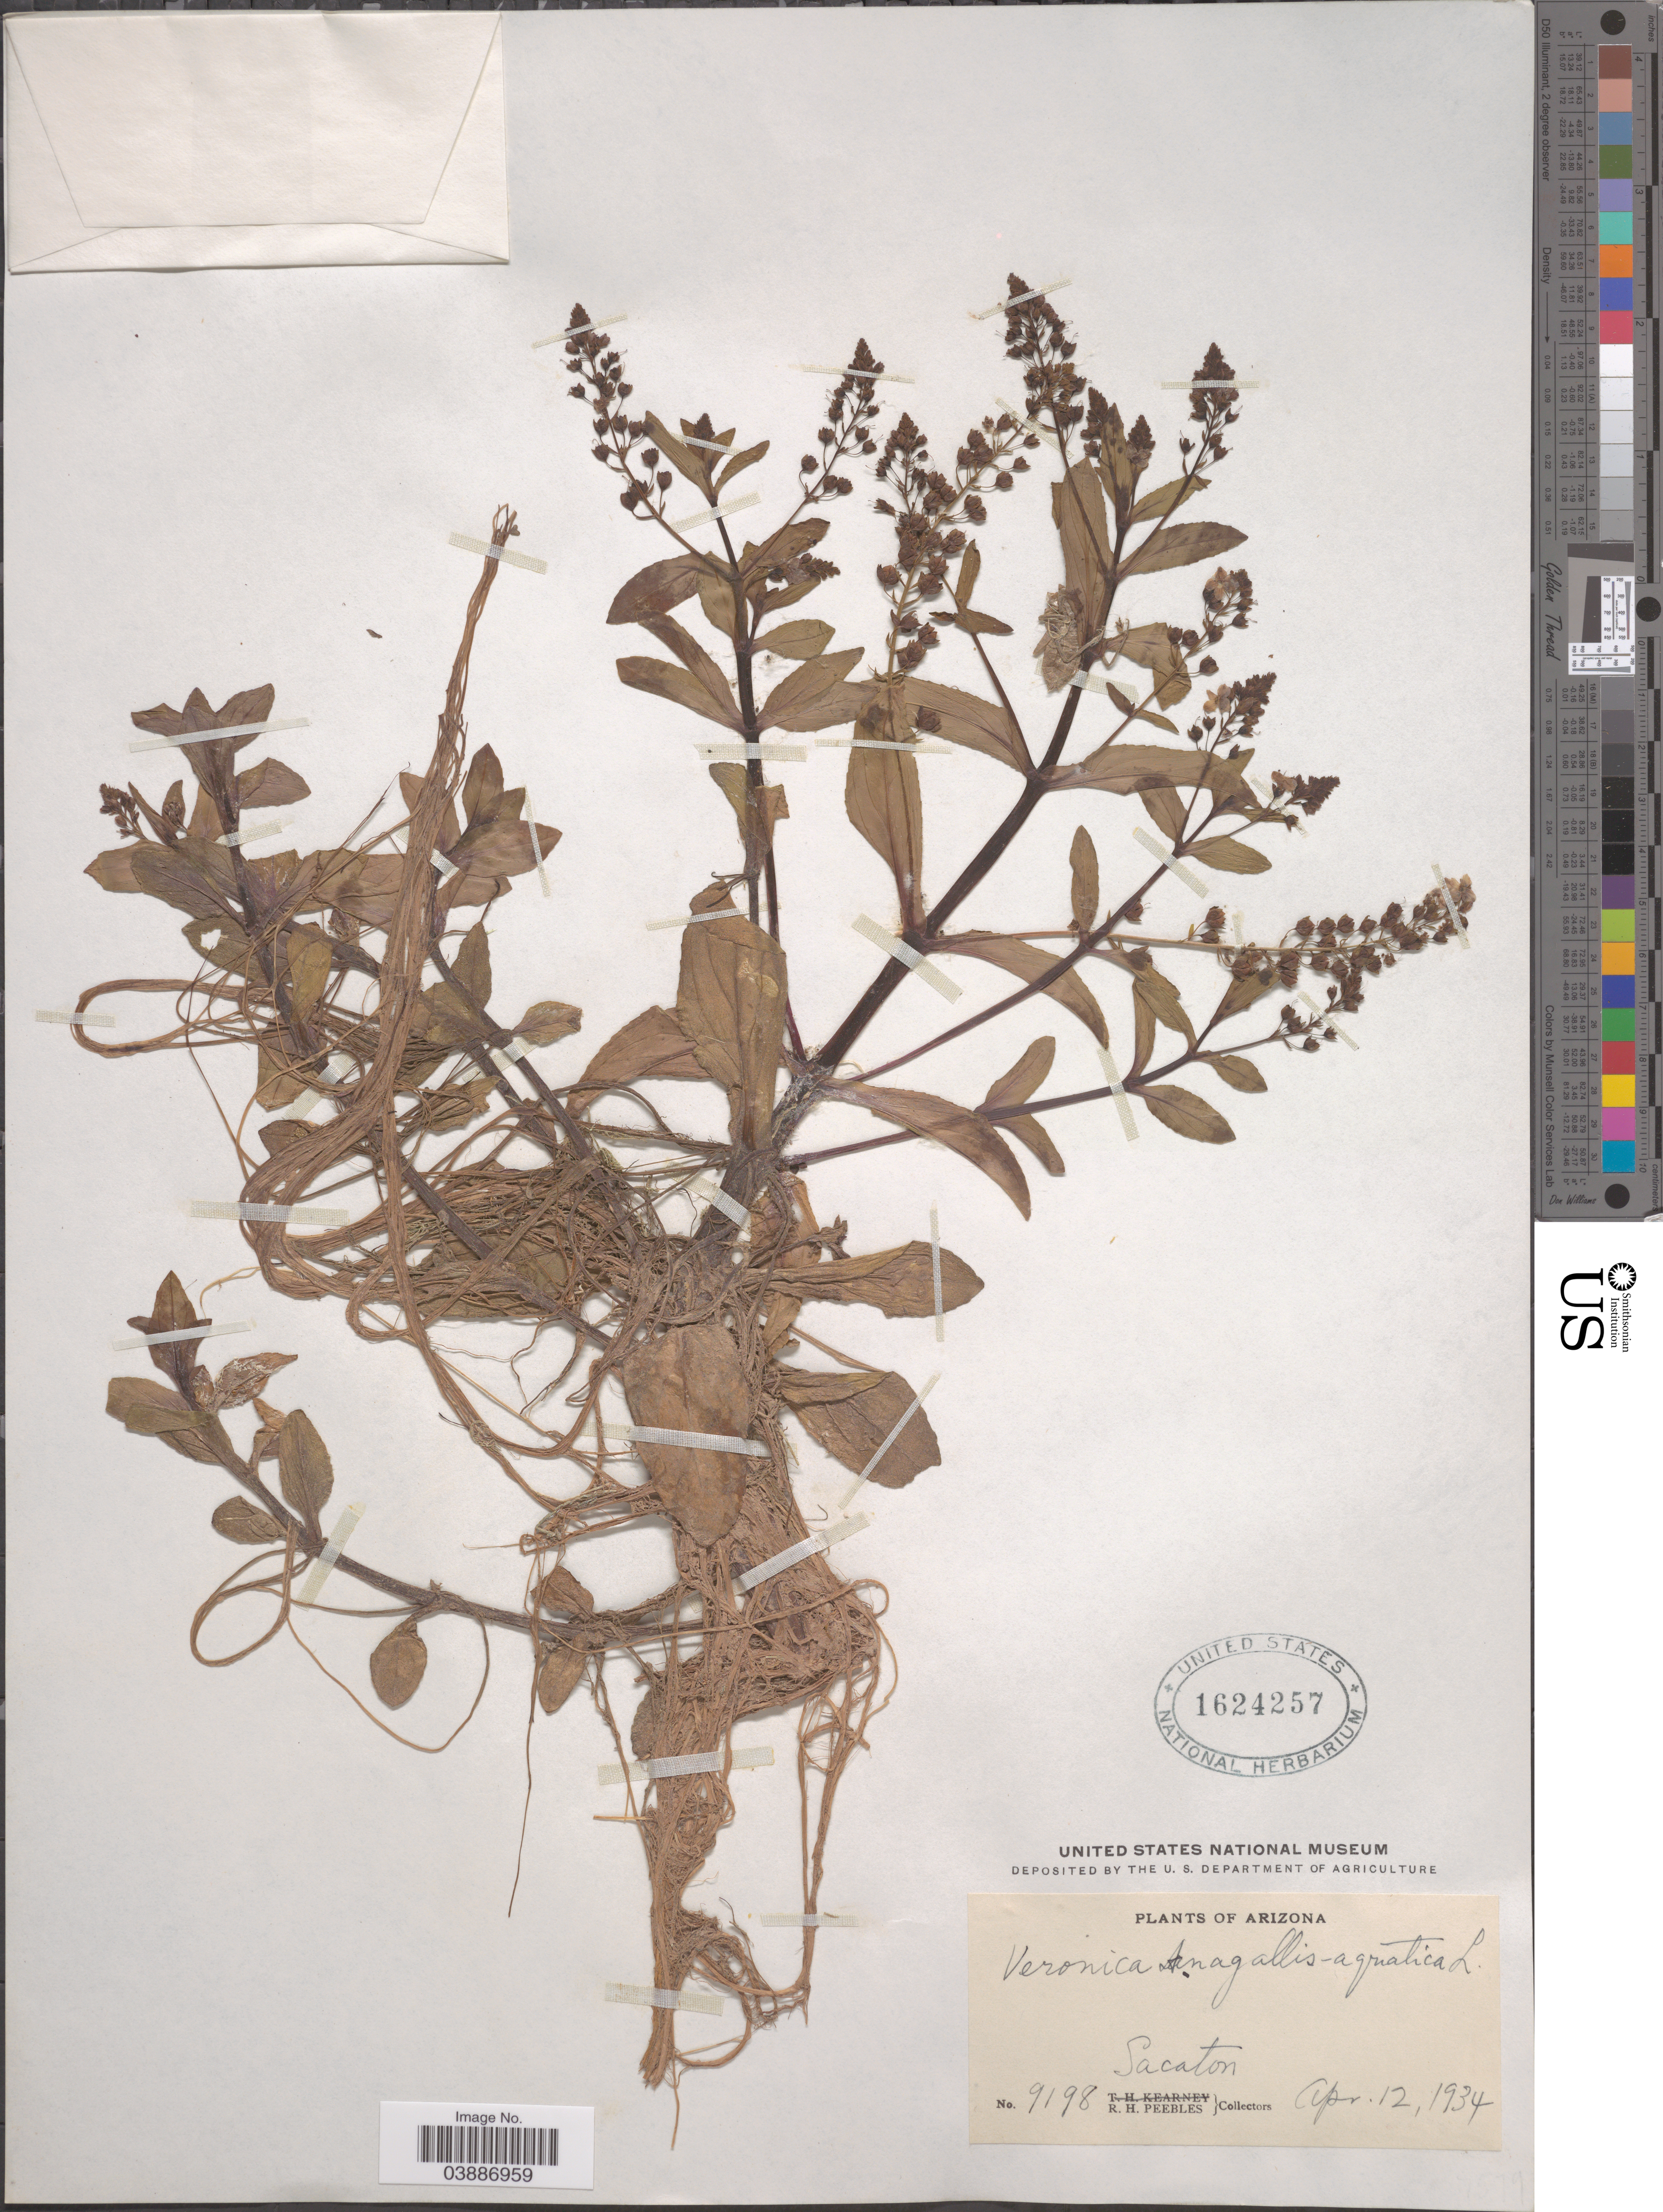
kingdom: Plantae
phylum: Tracheophyta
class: Magnoliopsida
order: Lamiales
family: Plantaginaceae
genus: Veronica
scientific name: Veronica anagallis-aquatica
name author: L.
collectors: R. H. Peebles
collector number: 9198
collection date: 1934-04-12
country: United States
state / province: Arizona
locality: Sacaton.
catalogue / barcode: US 1624257